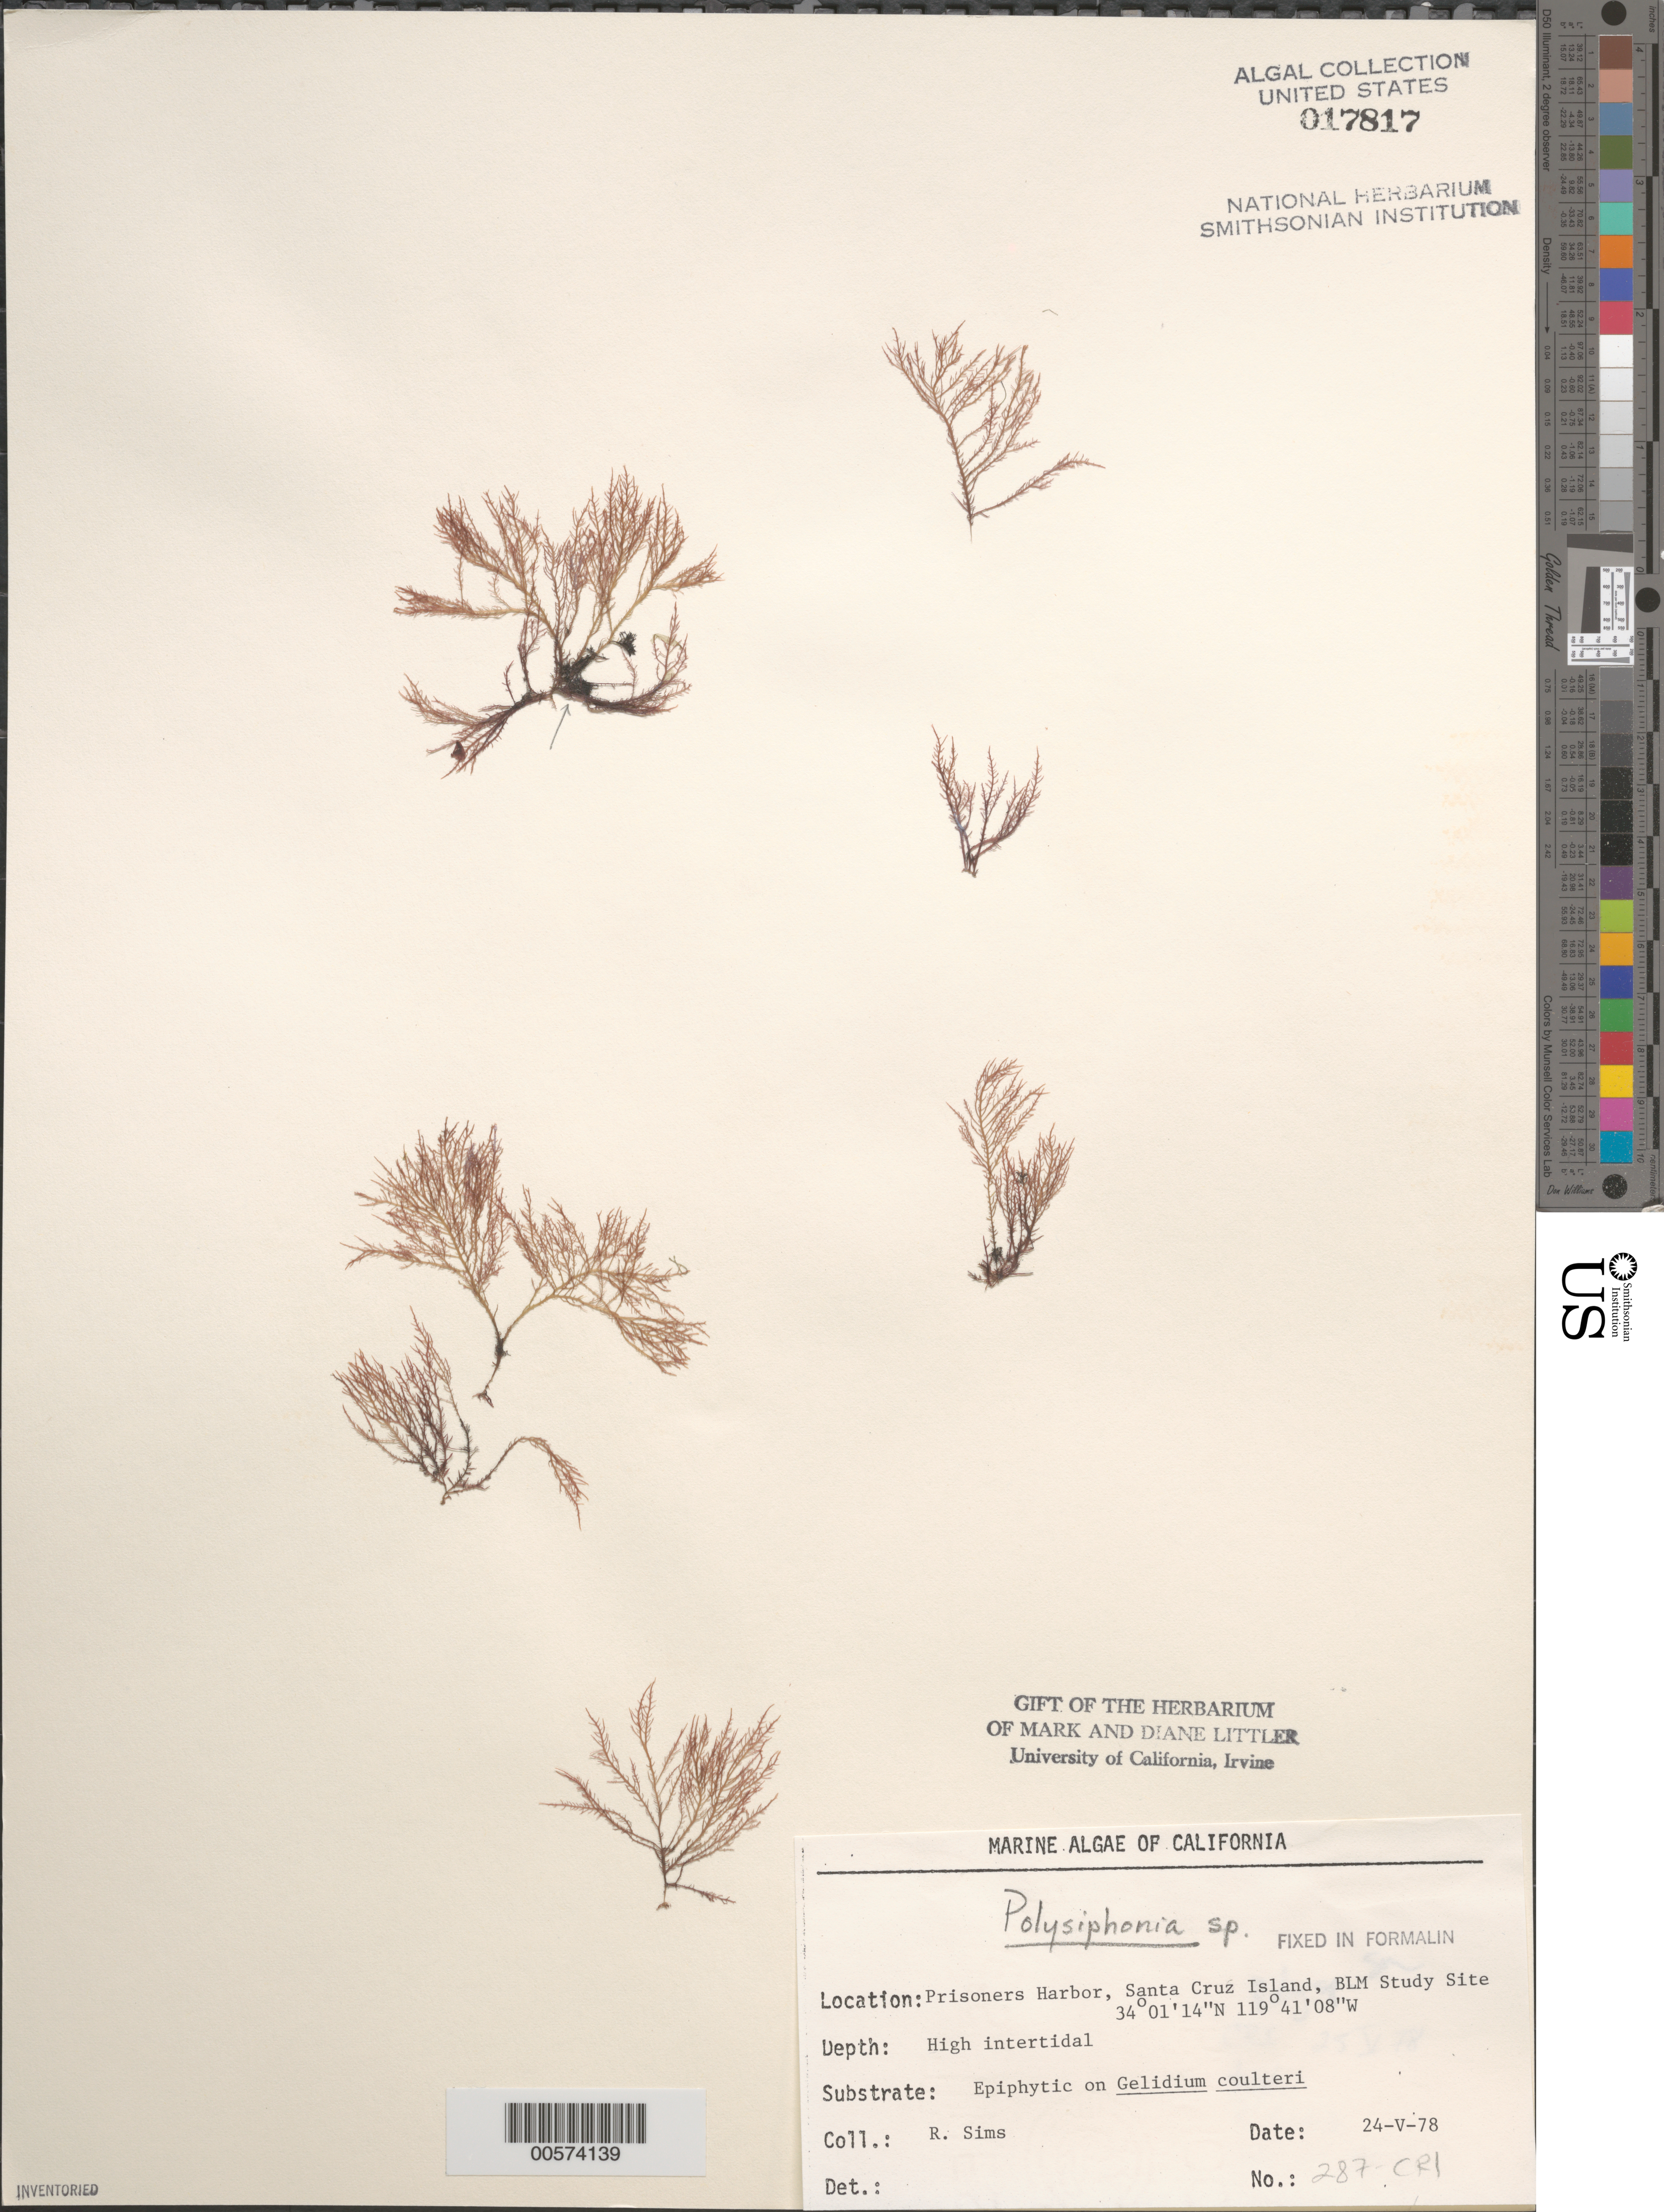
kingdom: Plantae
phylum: Rhodophyta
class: Florideophyceae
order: Ceramiales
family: Rhodomelaceae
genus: Polysiphonia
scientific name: Polysiphonia sp.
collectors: R. H. Sims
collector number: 287-cri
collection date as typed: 24 May 1978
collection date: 1978-05-24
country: United States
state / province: California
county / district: Santa Barbara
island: Santa Cruz Island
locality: Prisoners Harbor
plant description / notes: BLM-SOCALBIGHT Rocky Intertidal Survey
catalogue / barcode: US 17817